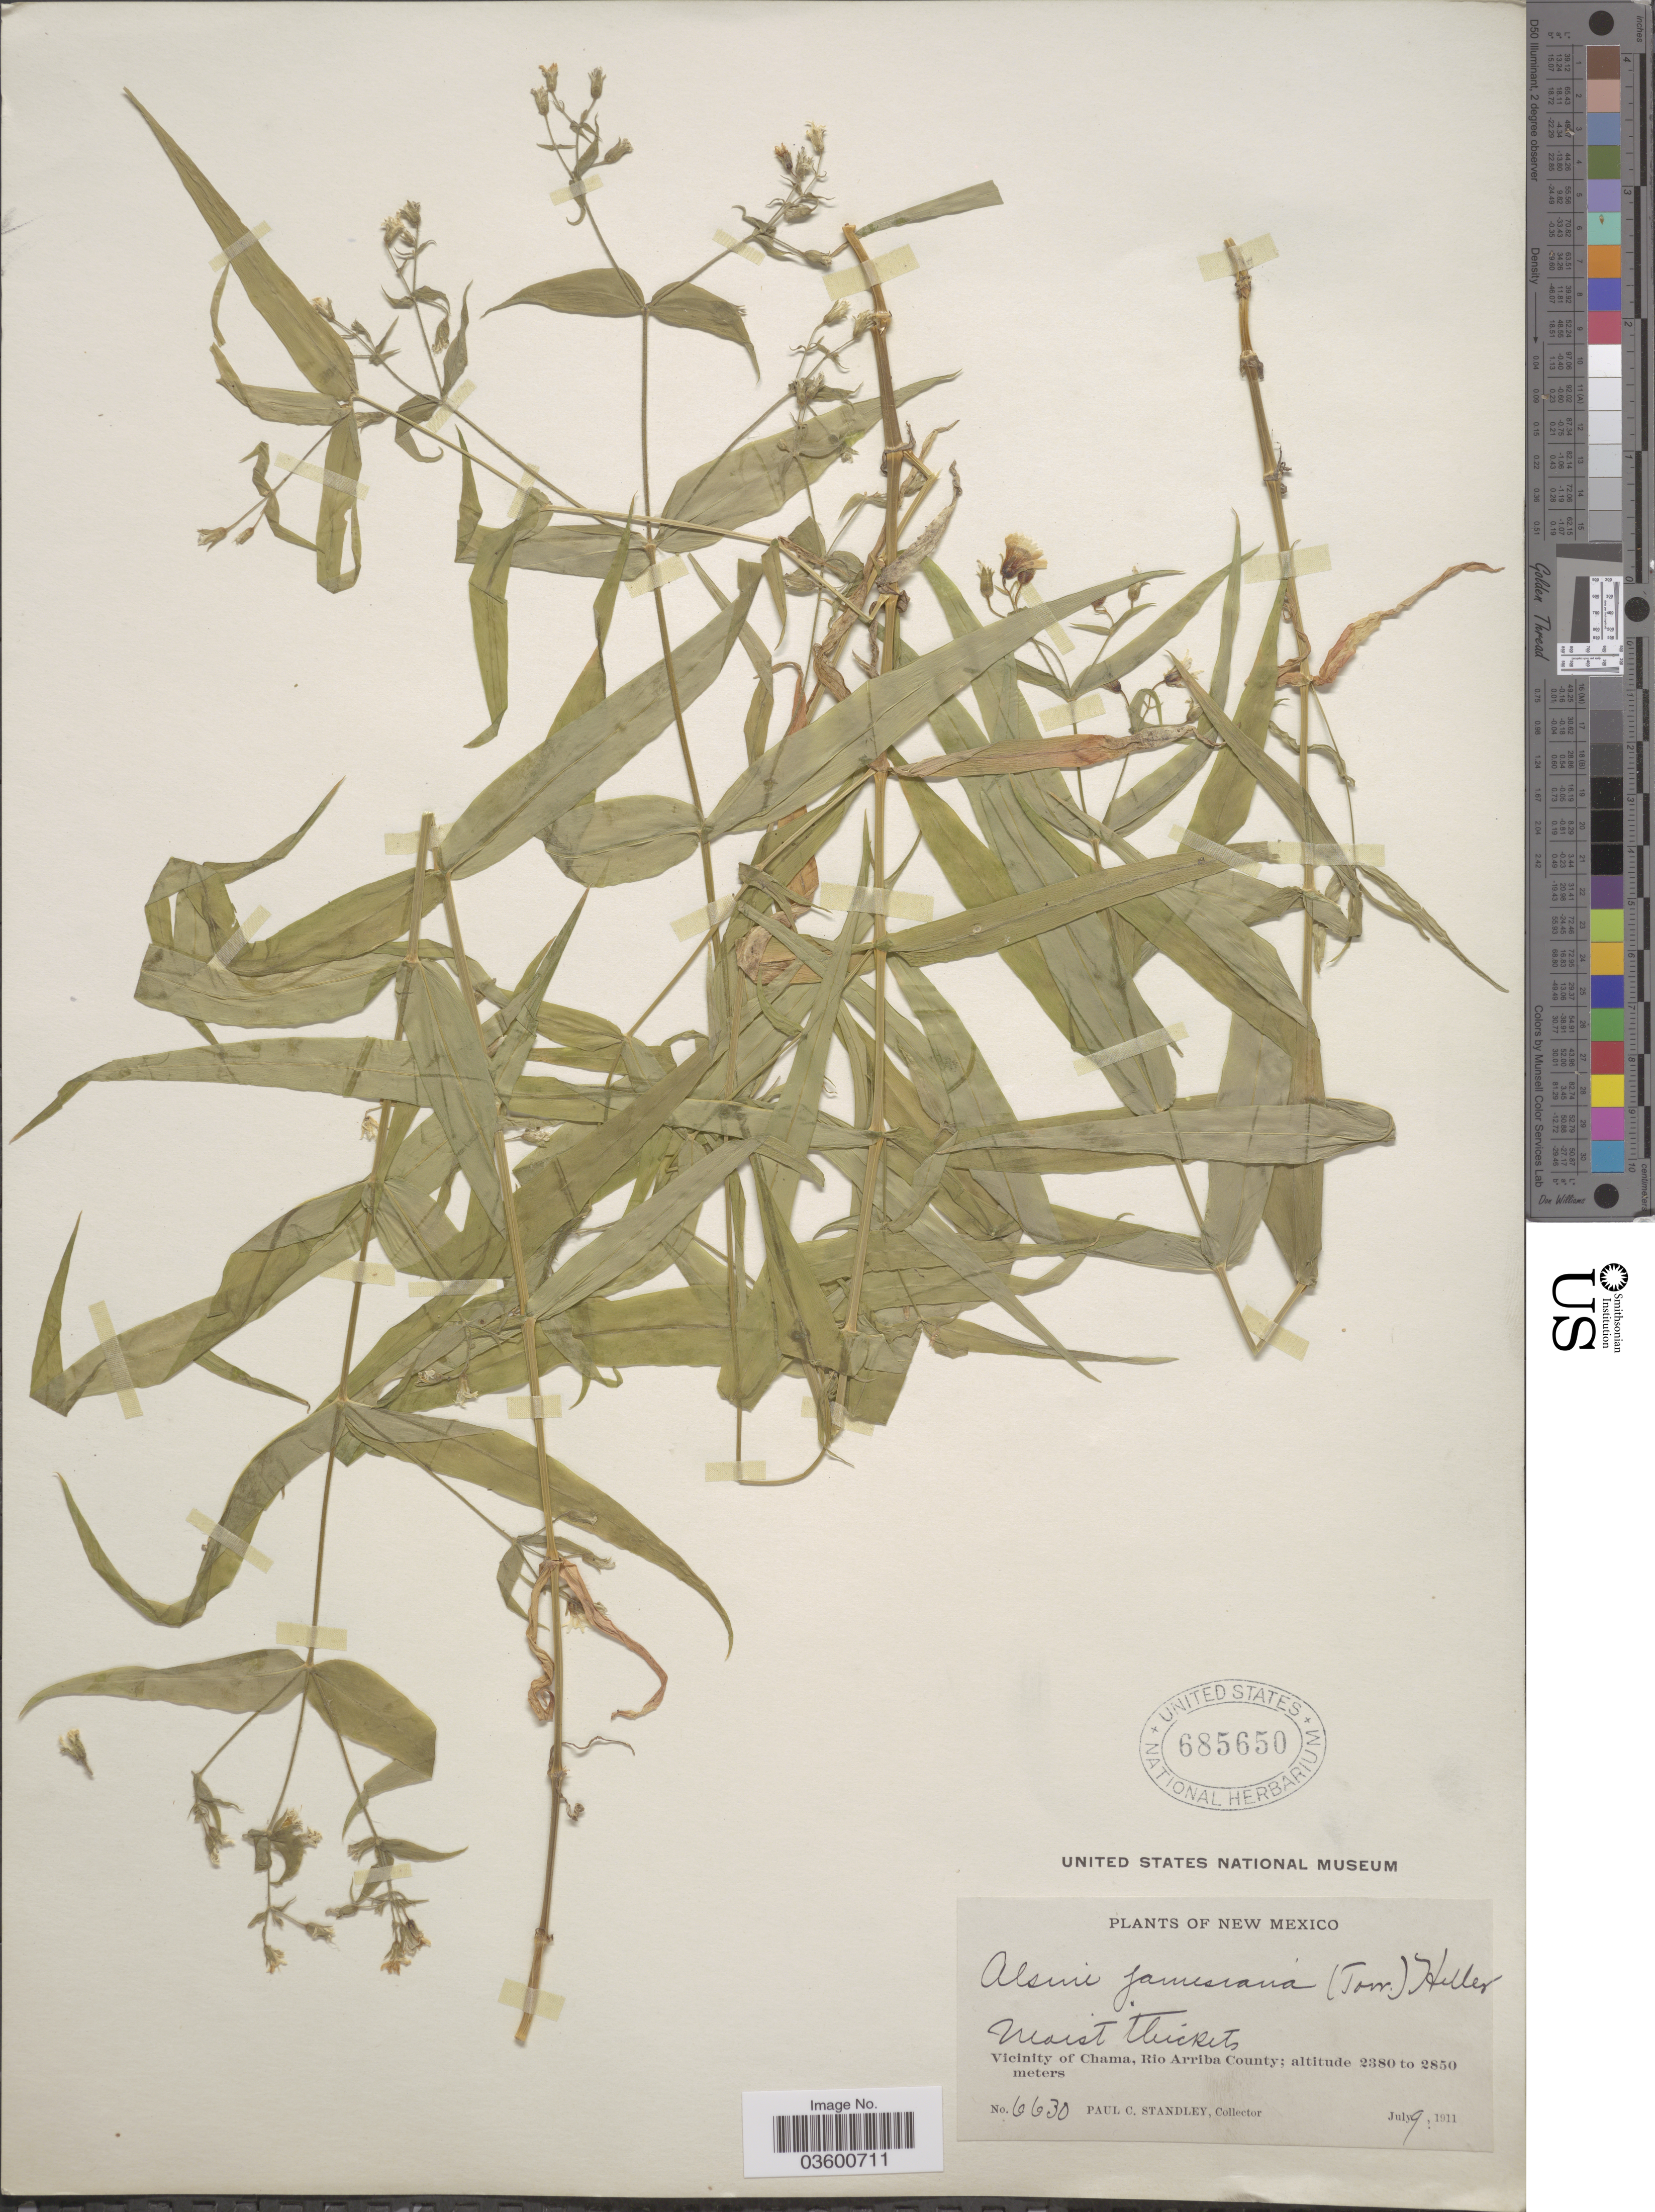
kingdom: Plantae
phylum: Tracheophyta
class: Magnoliopsida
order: Caryophyllales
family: Caryophyllaceae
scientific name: Torreyostellaria jamesiana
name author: (Torr.) Gang Yao et al.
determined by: Strong, M. T., (US), Smithsonian Institution - National Museum of Natural History (UNITED STATES)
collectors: P. C. Standley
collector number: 6630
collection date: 1911-07-09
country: United States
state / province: New Mexico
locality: Vicinity of Chama, Rio Arriba County.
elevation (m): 2380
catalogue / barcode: US 685650